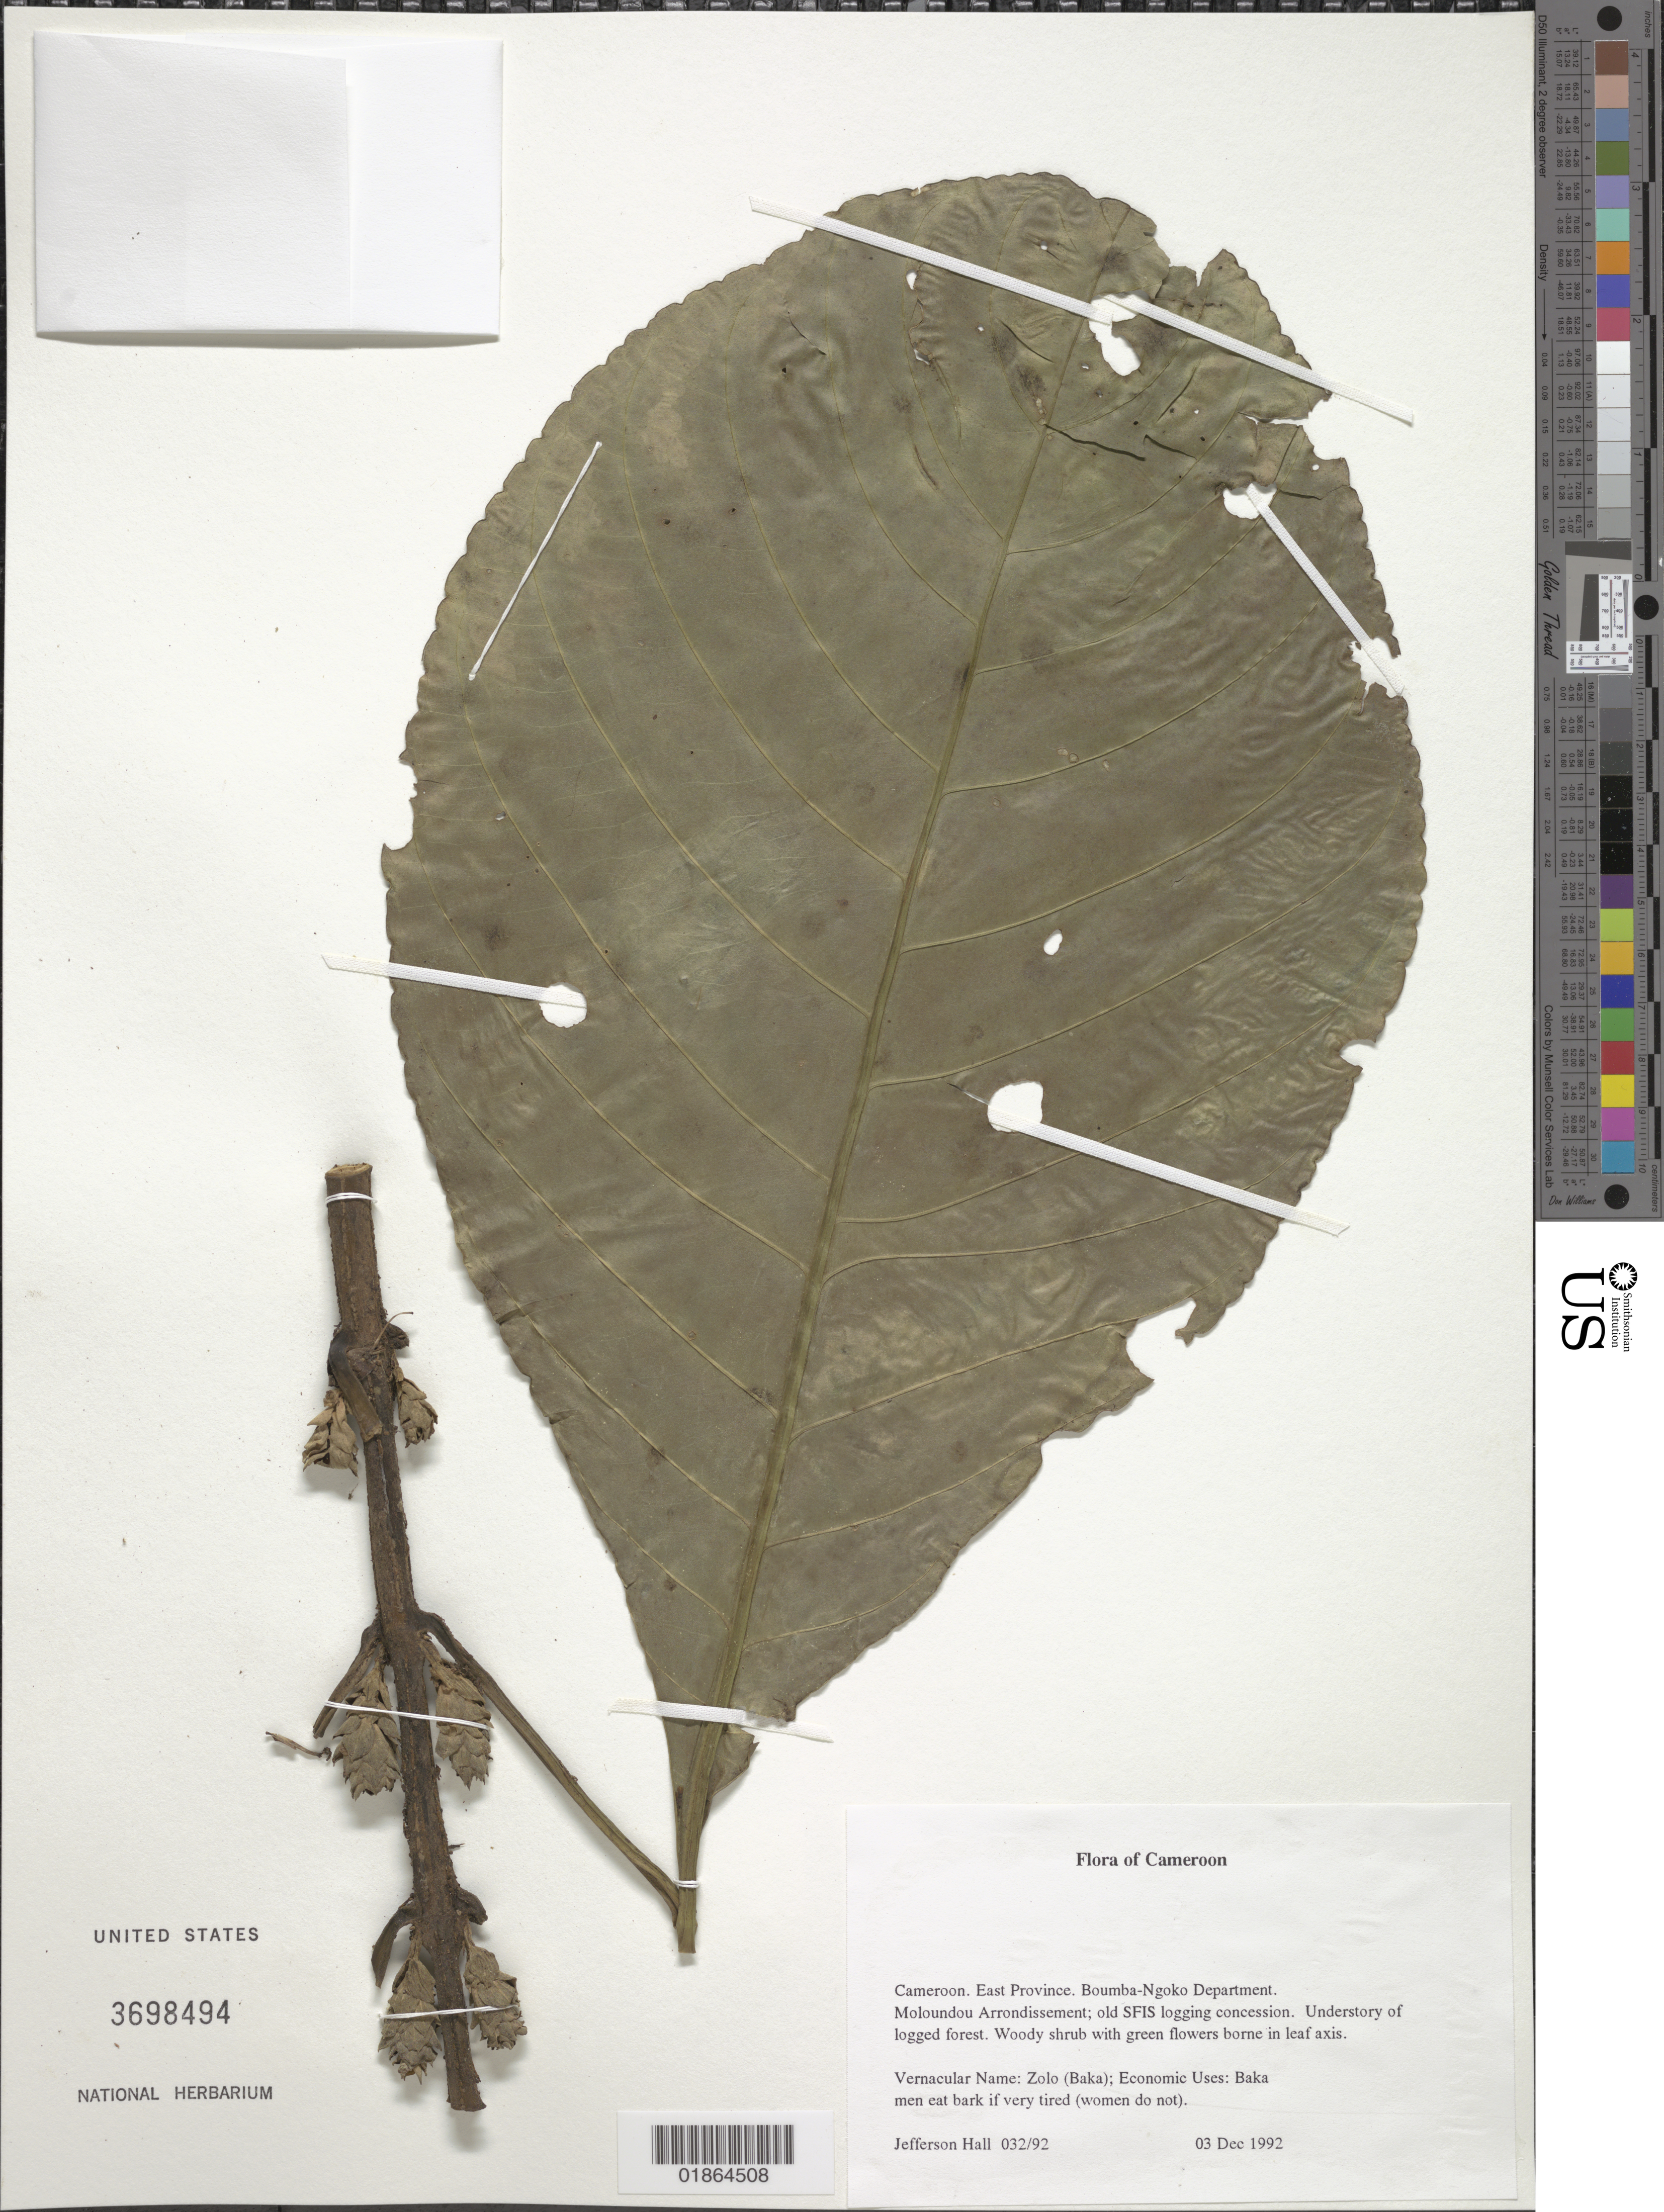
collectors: J. Hall & -. Edouard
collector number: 032/92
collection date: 1992-12-10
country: Cameroon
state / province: Est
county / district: Boumba-ngoko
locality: Moloundou Arrondissement; old SFIS logging concession.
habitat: Understory of logged forest.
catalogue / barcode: US 3698494